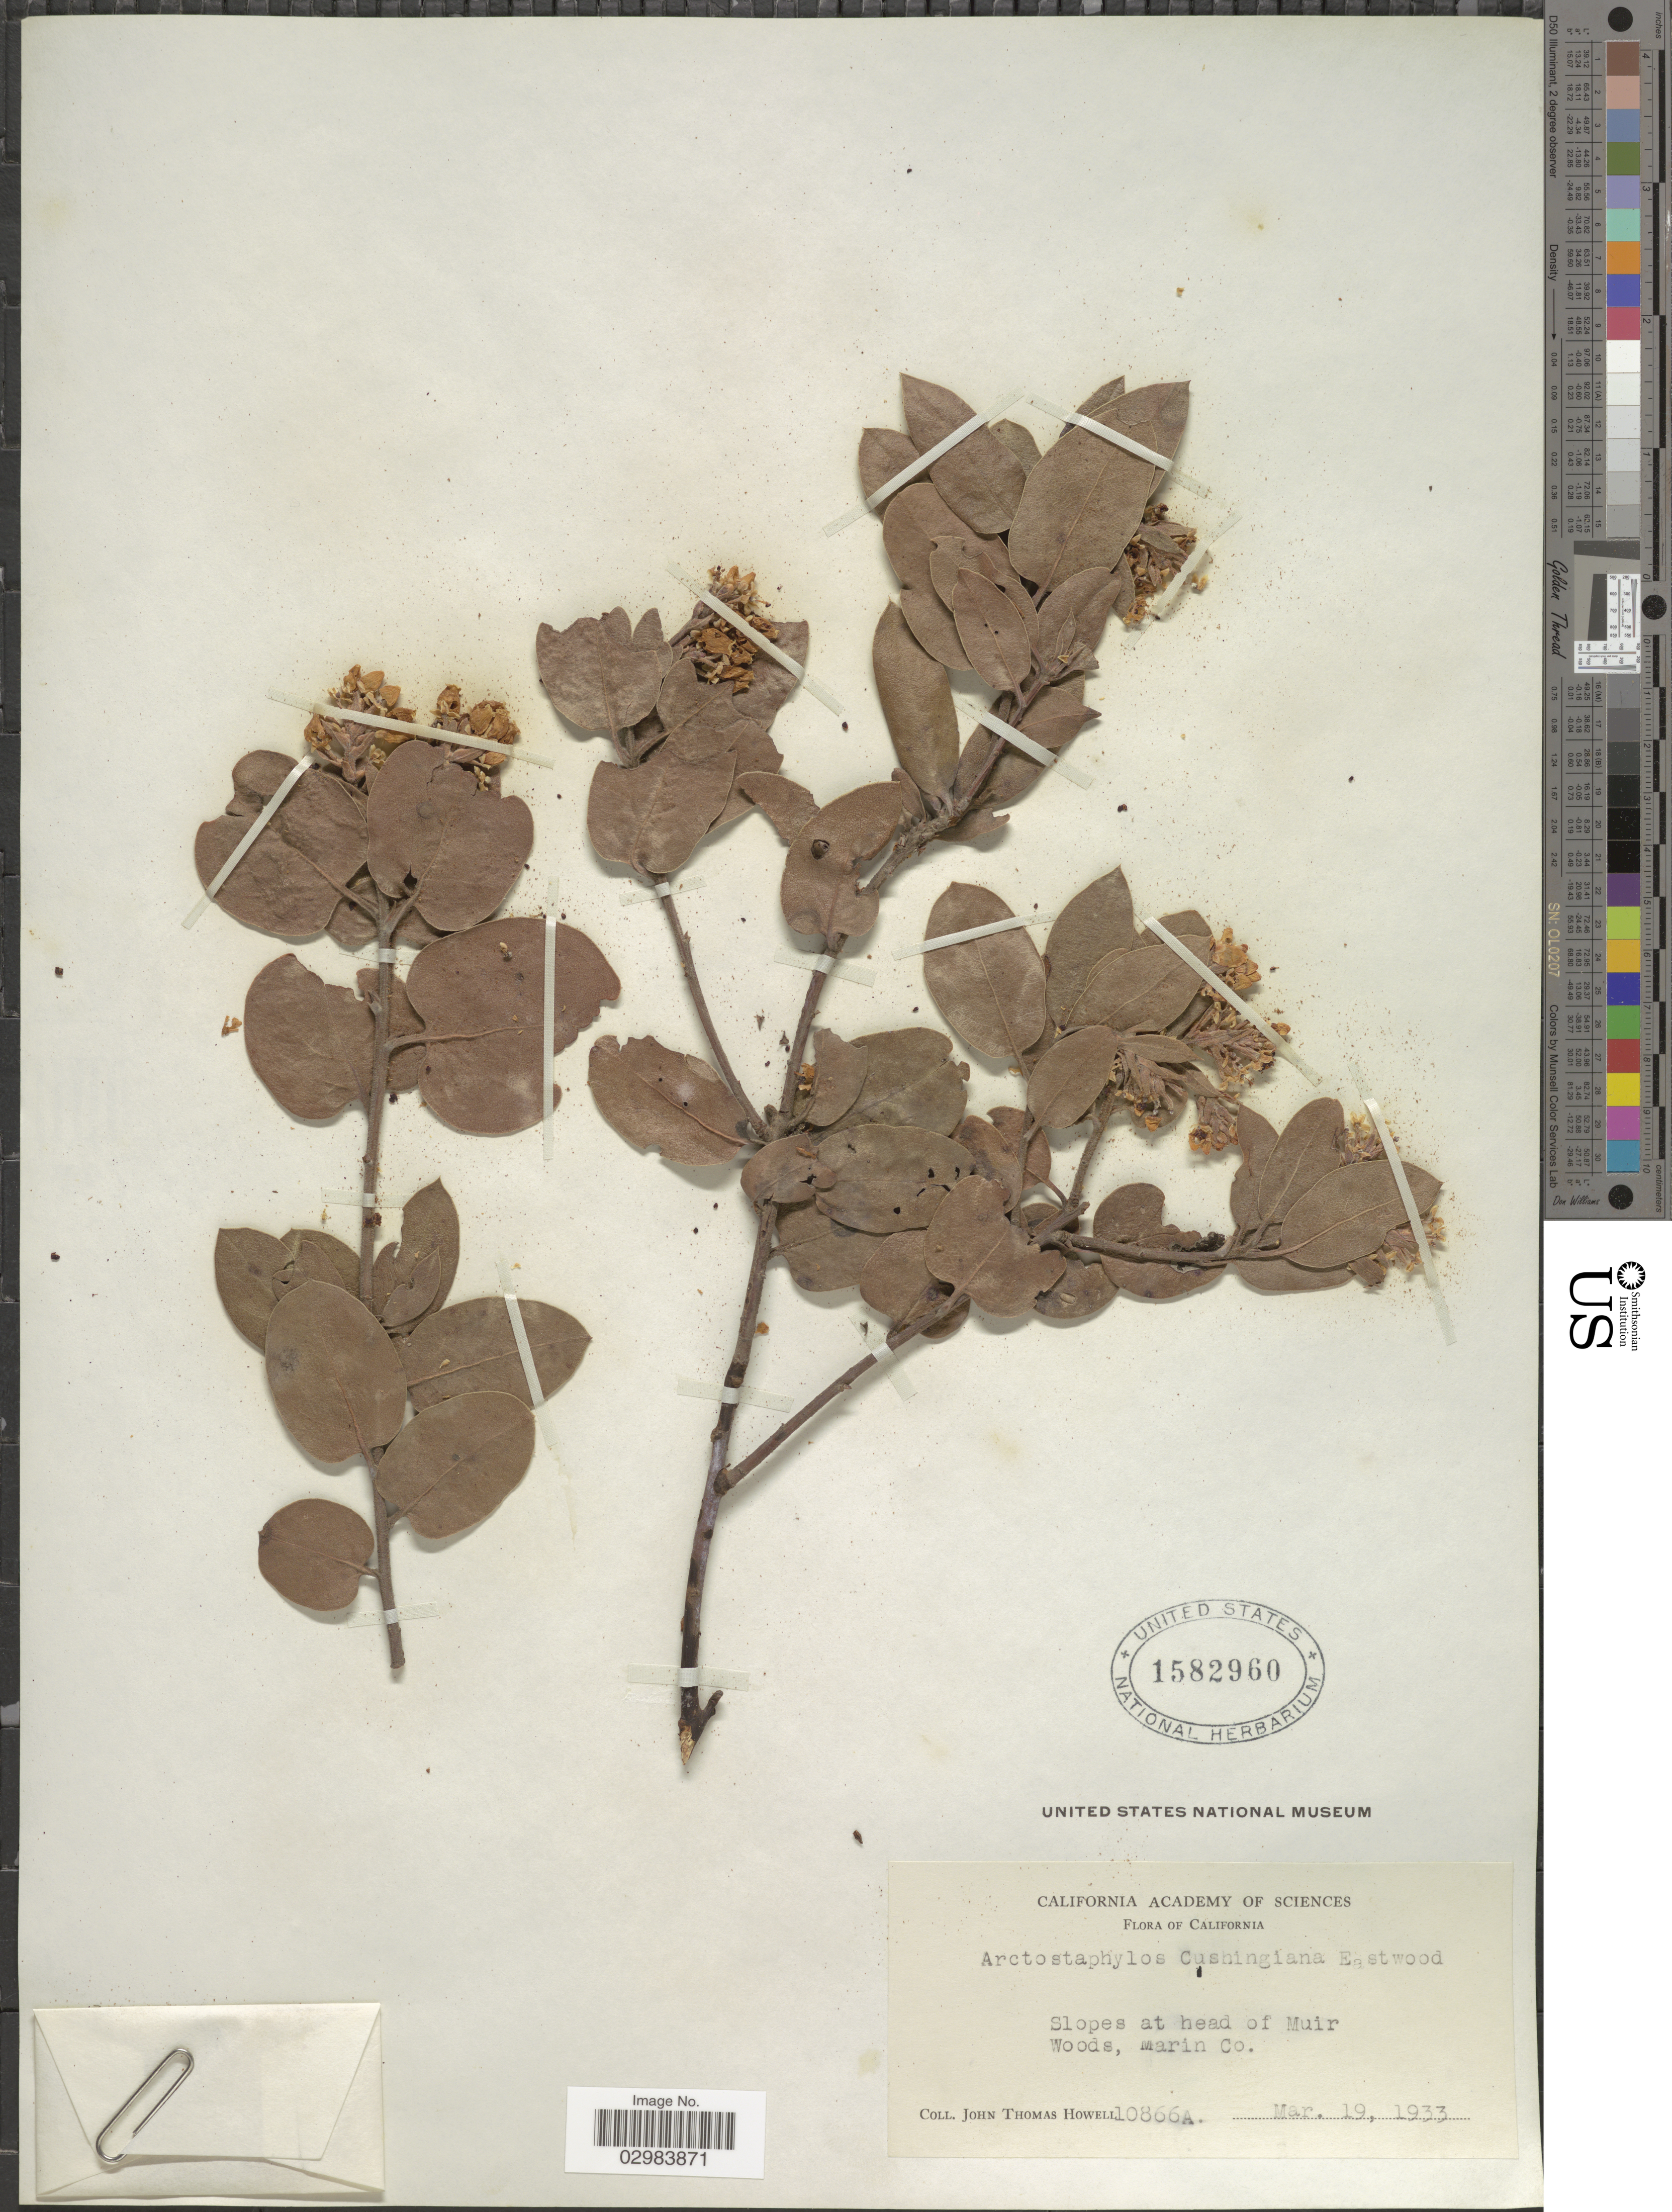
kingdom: Plantae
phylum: Tracheophyta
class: Magnoliopsida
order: Ericales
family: Ericaceae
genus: Arctostaphylos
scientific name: Arctostaphylos cushingiana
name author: Eastw.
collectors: J. T. Howell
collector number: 10866A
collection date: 1933-03-19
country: United States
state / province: California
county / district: Marin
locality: Slopes at head of Muir Woods, Marin Co.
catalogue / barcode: US 1582960